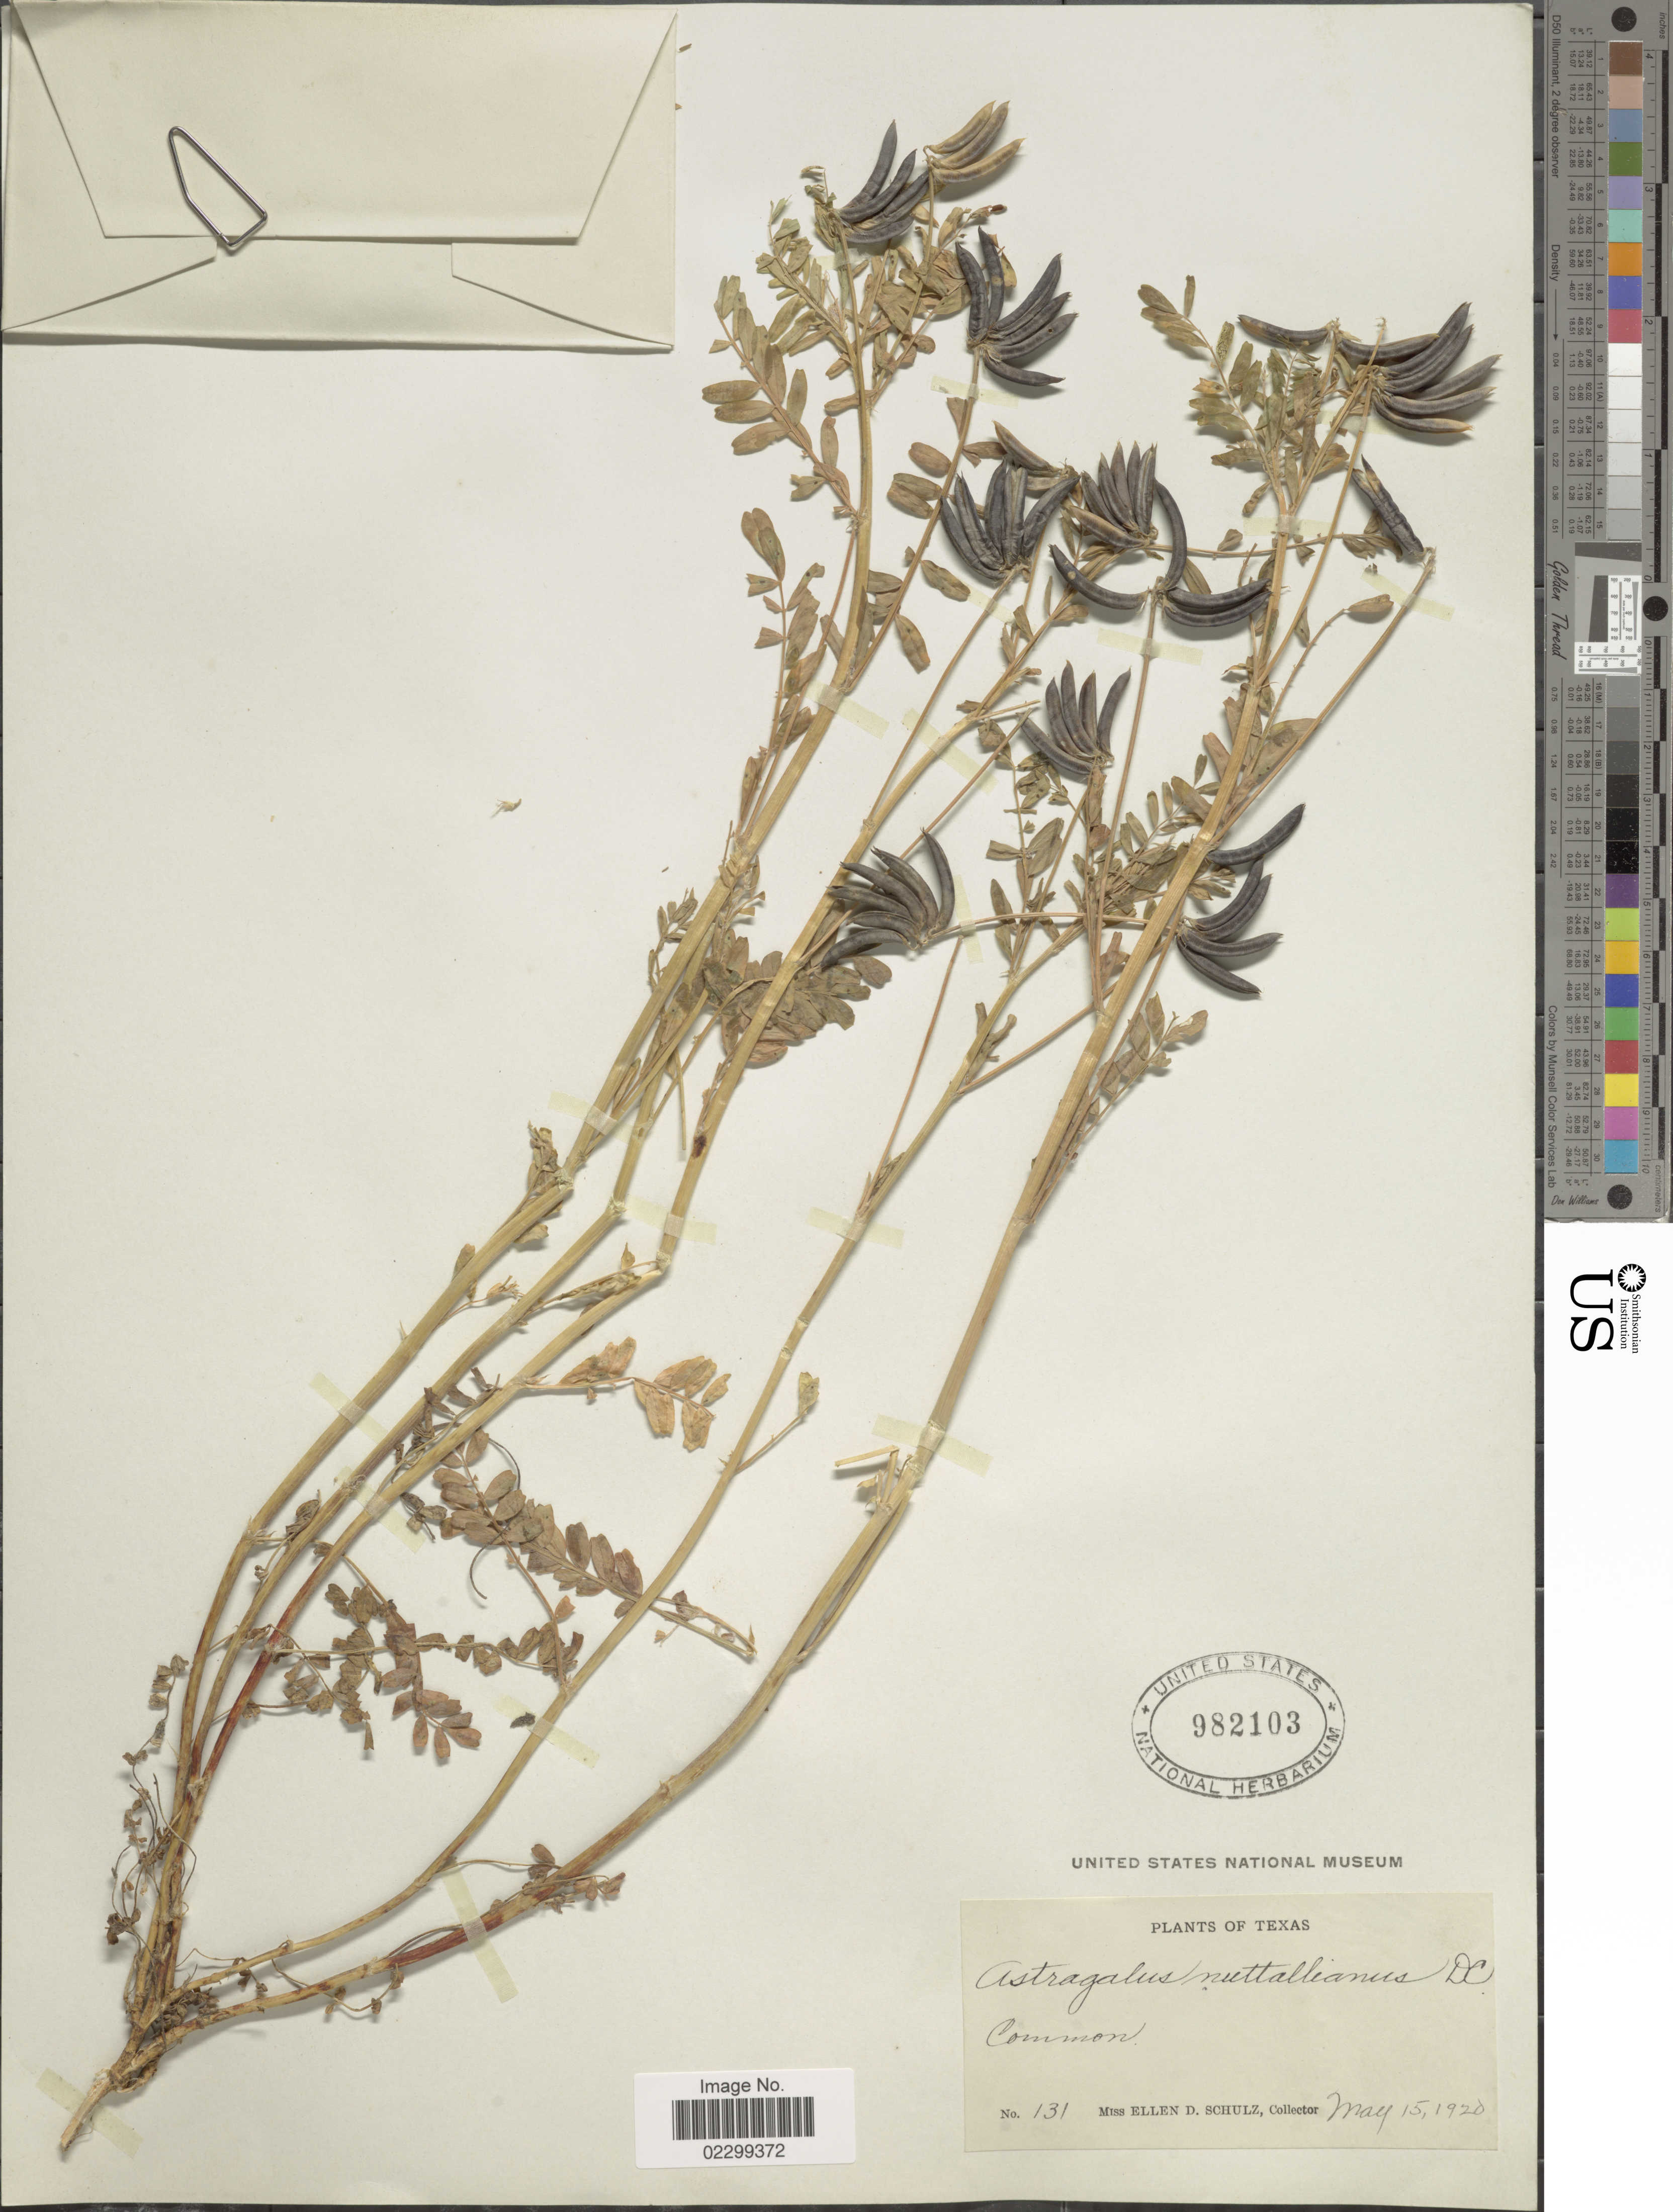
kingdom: Plantae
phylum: Tracheophyta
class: Magnoliopsida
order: Fabales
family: Fabaceae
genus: Astragalus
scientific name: Astragalus austrinus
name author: (Small) O.E. Schulz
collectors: E. D. Schulz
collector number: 131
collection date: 1920-05-15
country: United States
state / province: Texas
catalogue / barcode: US 982103